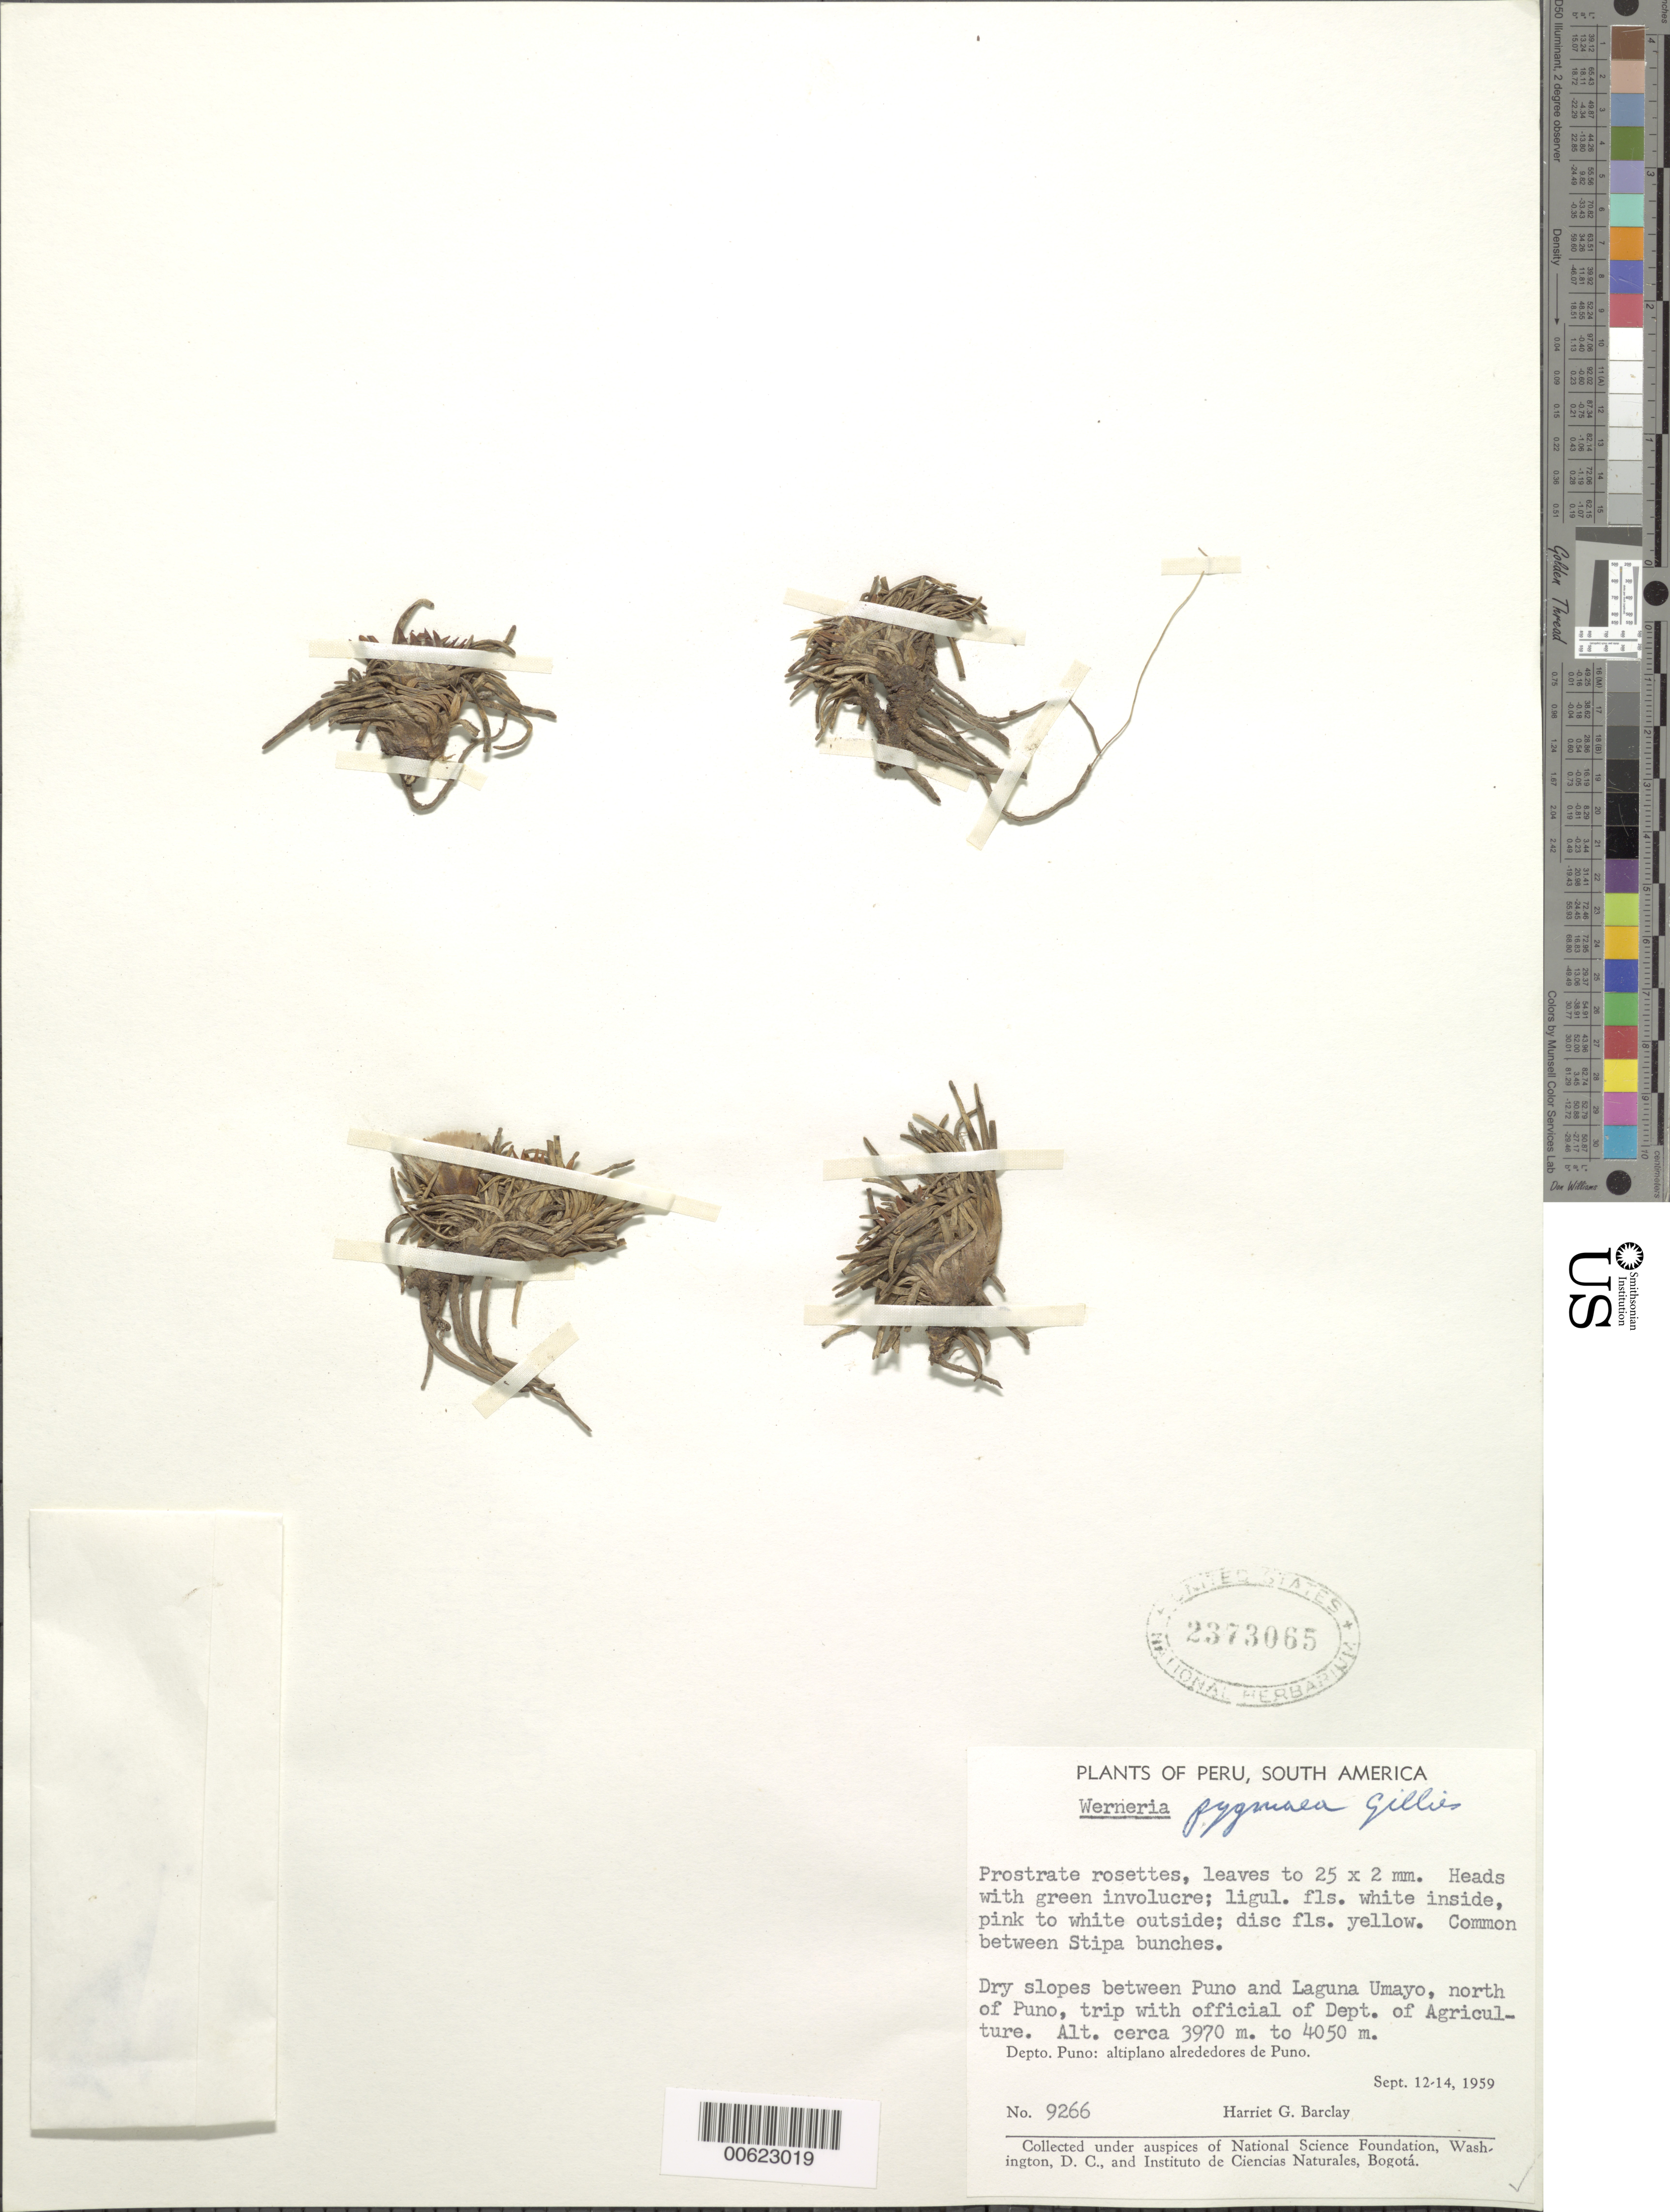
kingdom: Plantae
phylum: Tracheophyta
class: Magnoliopsida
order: Asterales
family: Asteraceae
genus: Werneria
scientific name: Werneria pygmaea complex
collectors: H. G. Barclay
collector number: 9266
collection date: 1959-09-12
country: Peru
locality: Puno, altiplano alrededores, between Puno and Lag. Umayo, N of Puno.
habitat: Dry slopes; between Stipa bunches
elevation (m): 3970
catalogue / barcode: US 2373065